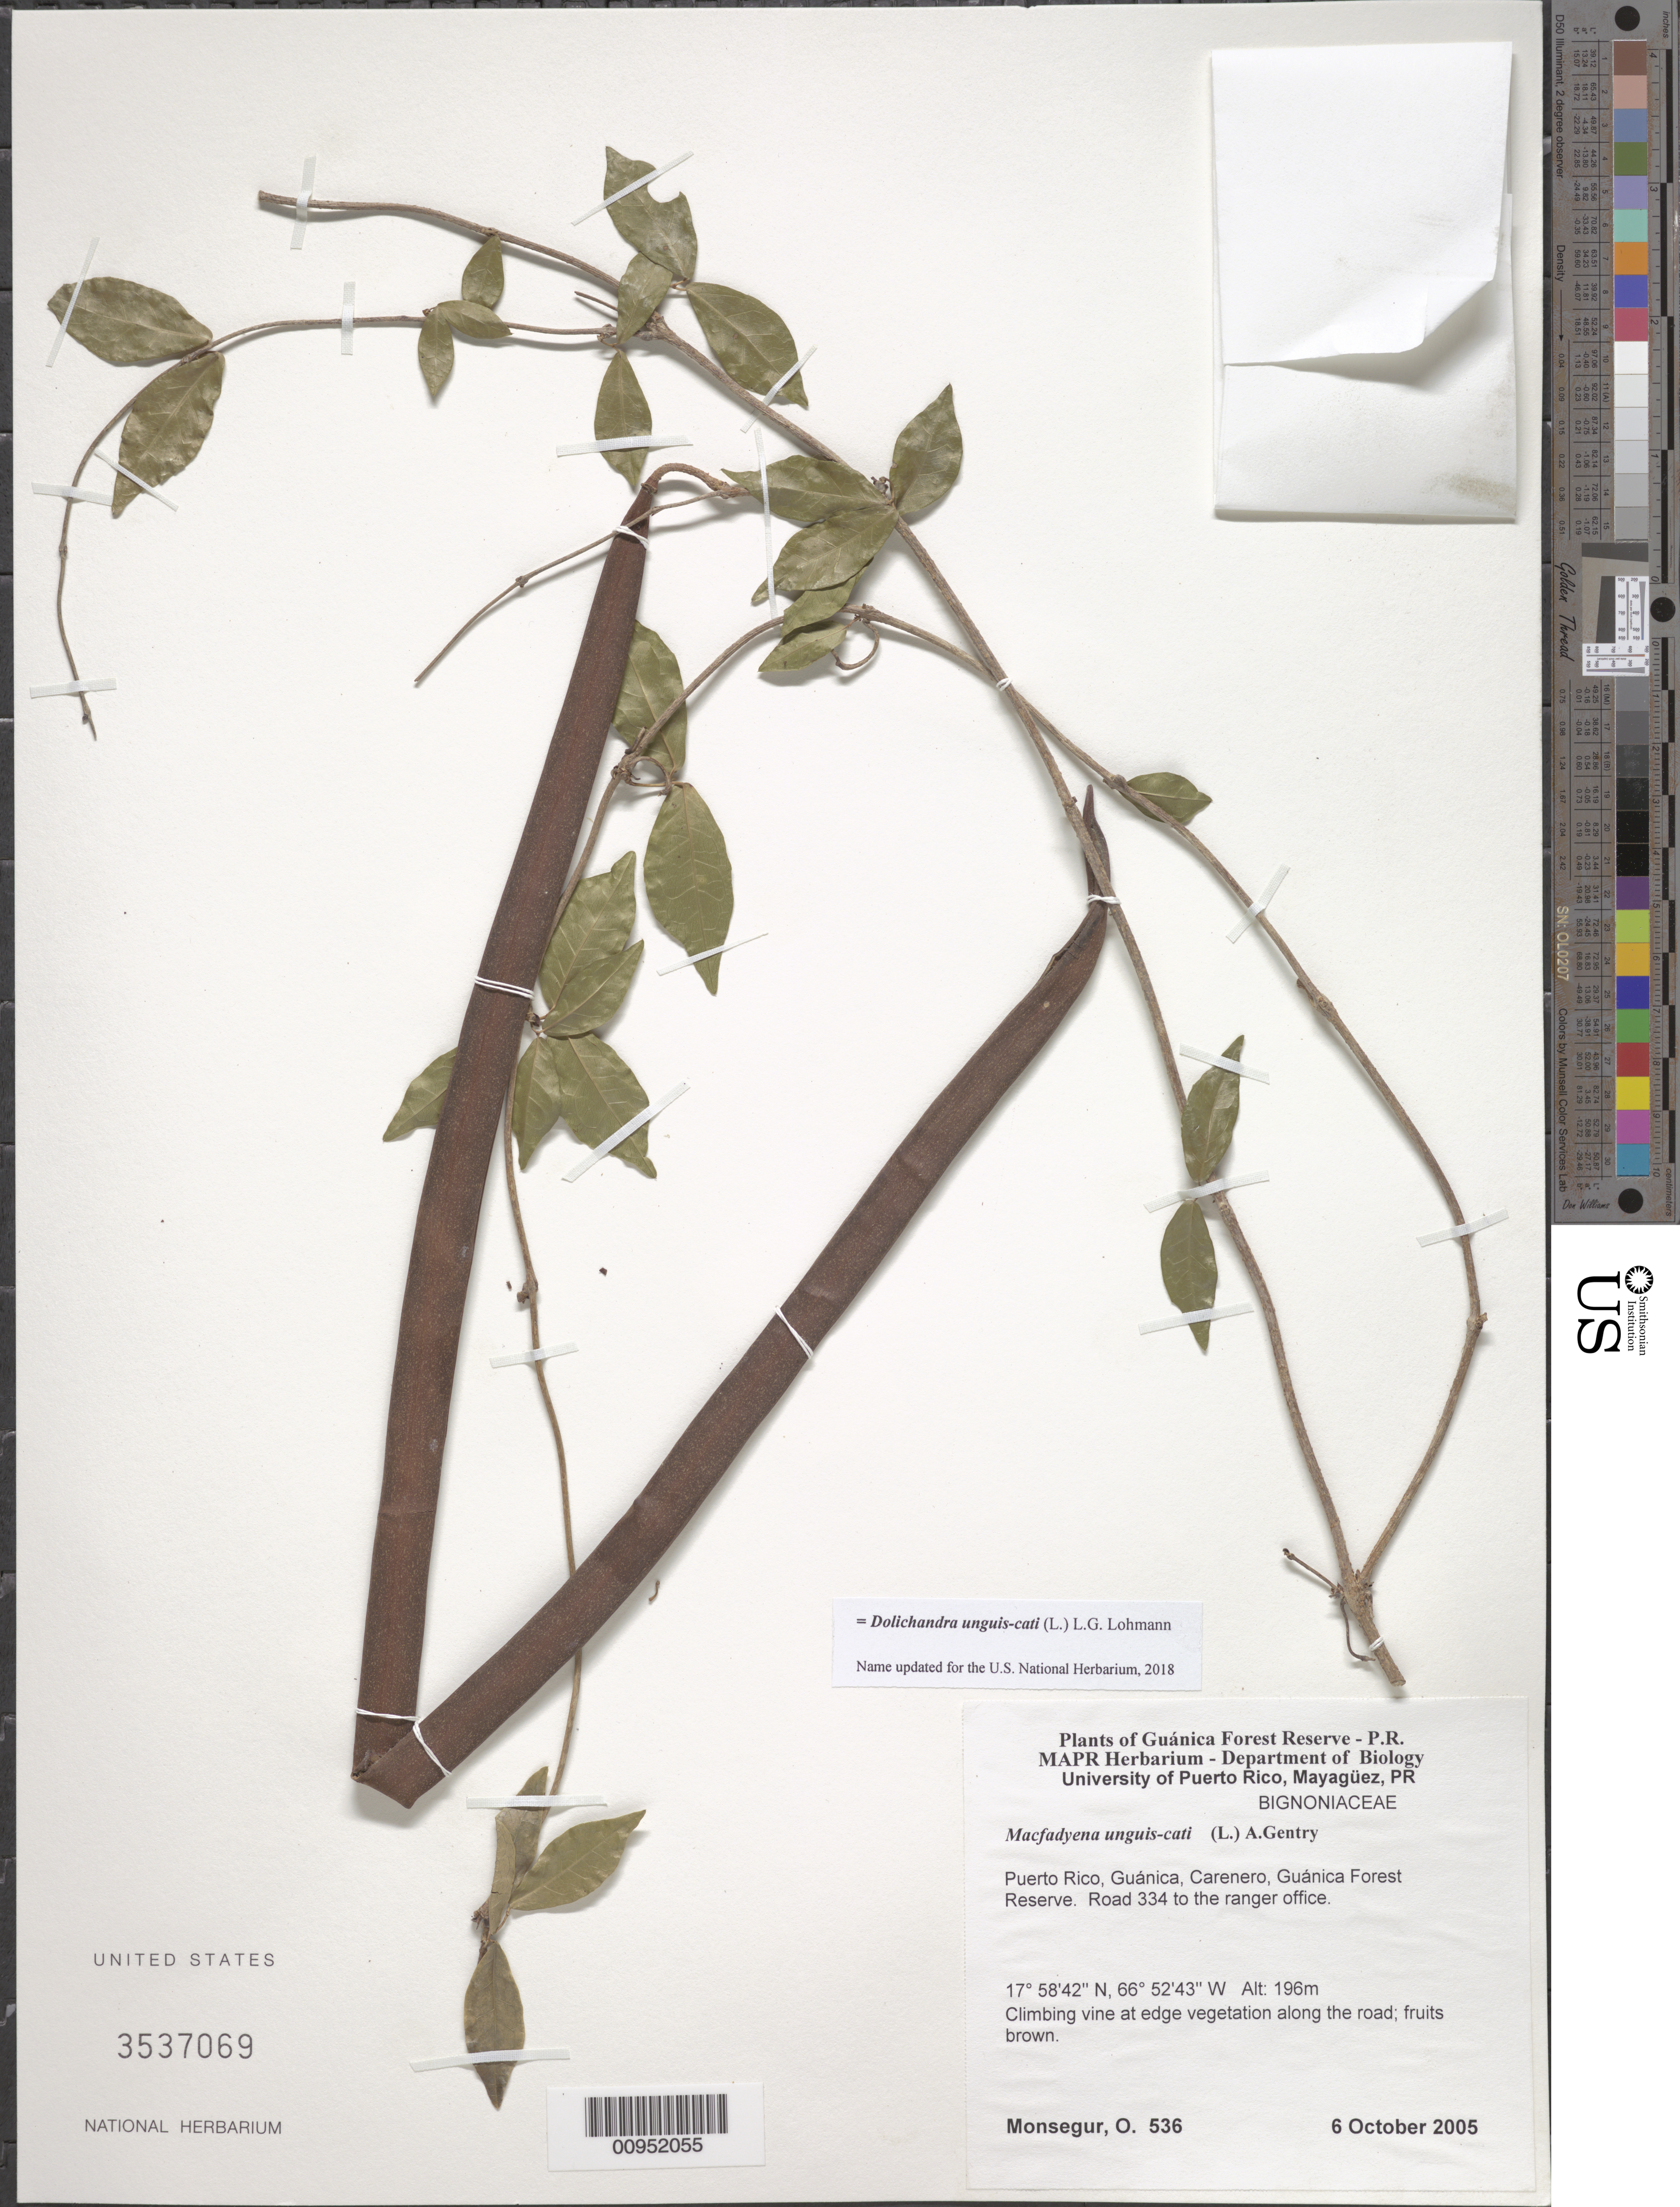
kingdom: Plantae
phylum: Tracheophyta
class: Magnoliopsida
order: Lamiales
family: Bignoniaceae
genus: Dolichandra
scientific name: Dolichandra unguis-cati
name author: (L.) L.G. Lohmann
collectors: O. Monsegur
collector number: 536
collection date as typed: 06 Oct 2005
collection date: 2005-10-06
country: Puerto Rico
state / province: Guánica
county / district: Carenero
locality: Guánica Forest Reserve. Road 334 to the ranger office.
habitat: At edge vegetation along the road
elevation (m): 196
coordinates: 17.58424, 66.52431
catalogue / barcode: US 3537069